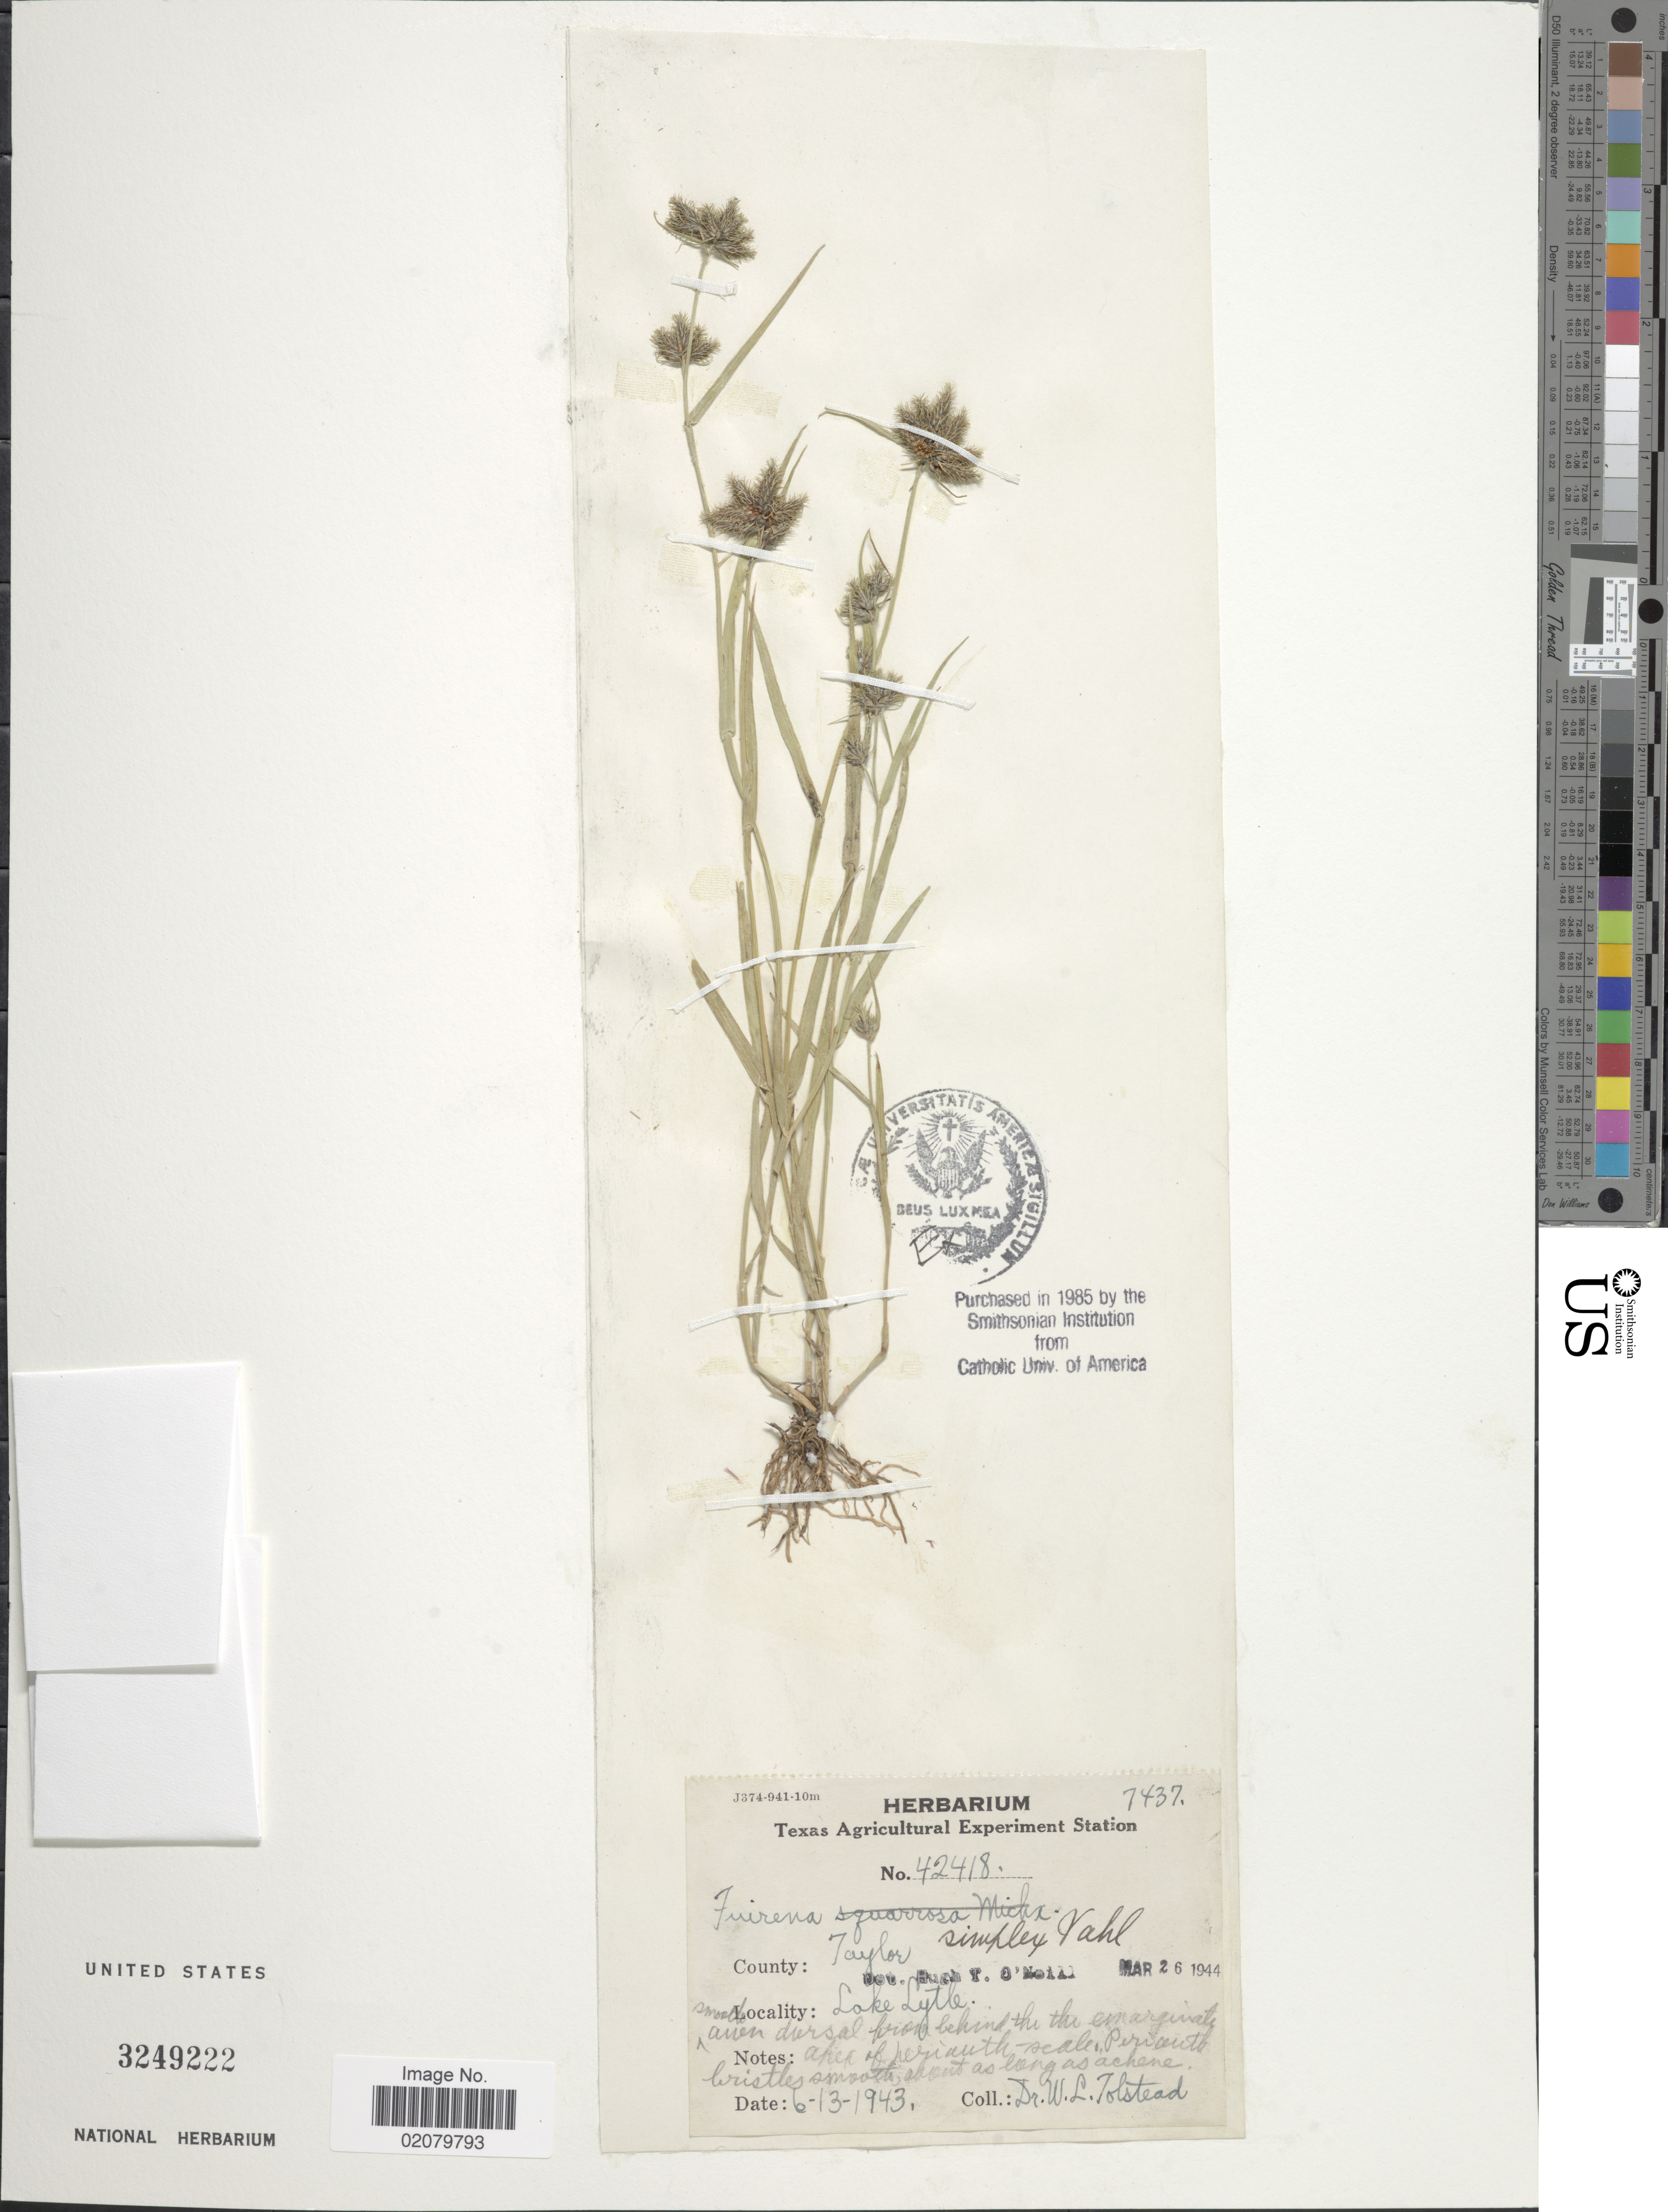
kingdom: Plantae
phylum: Tracheophyta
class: Liliopsida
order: Poales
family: Cyperaceae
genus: Fuirena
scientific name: Fuirena simplex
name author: Vahl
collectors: W. Tolstead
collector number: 42418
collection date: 1943-06-13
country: United States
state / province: Texas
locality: County Taylor, Lake Lytle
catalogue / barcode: US 3249222